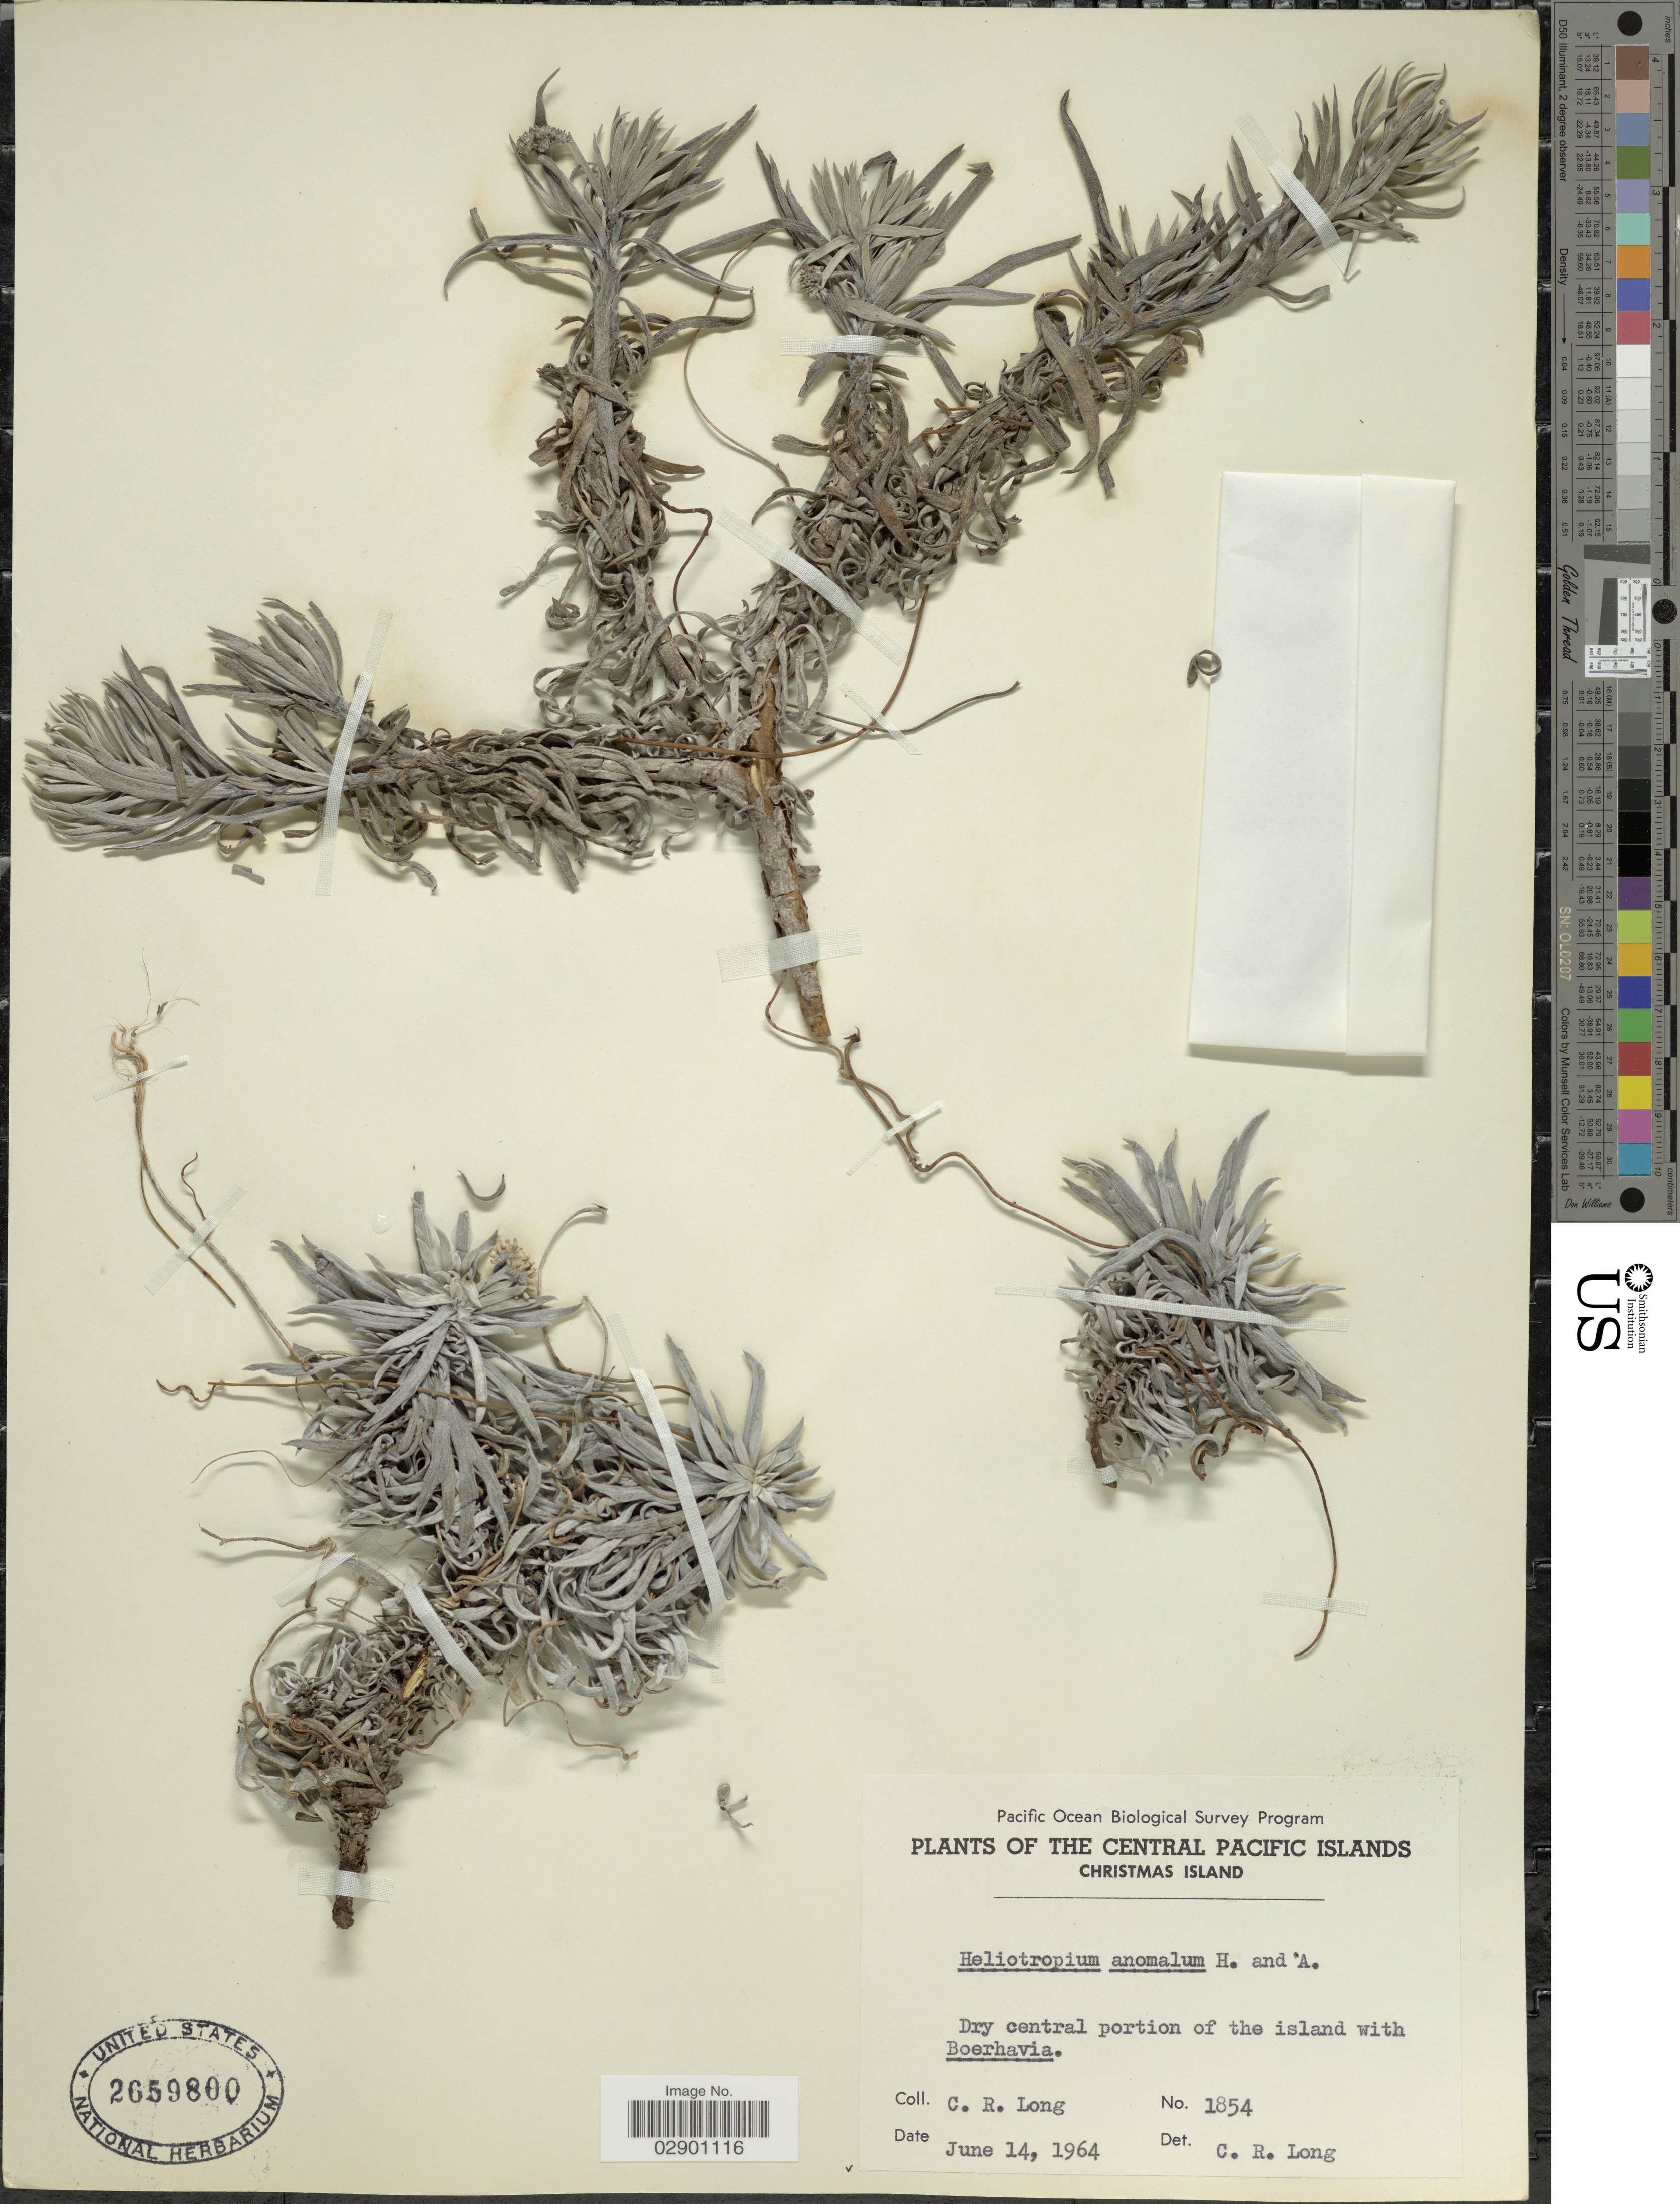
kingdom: Plantae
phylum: Tracheophyta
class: Magnoliopsida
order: Boraginales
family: Heliotropiaceae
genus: Heliotropium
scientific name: Heliotropium anomalum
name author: Hook. & Arn.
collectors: C. R. Long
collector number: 1854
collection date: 1964-06-14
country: Kiribati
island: Kiritimati [Christmas] Atoll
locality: The Central Pacific Islands. Christmas Island. Dry central portion of the island with Boerhavia.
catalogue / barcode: US 2659800